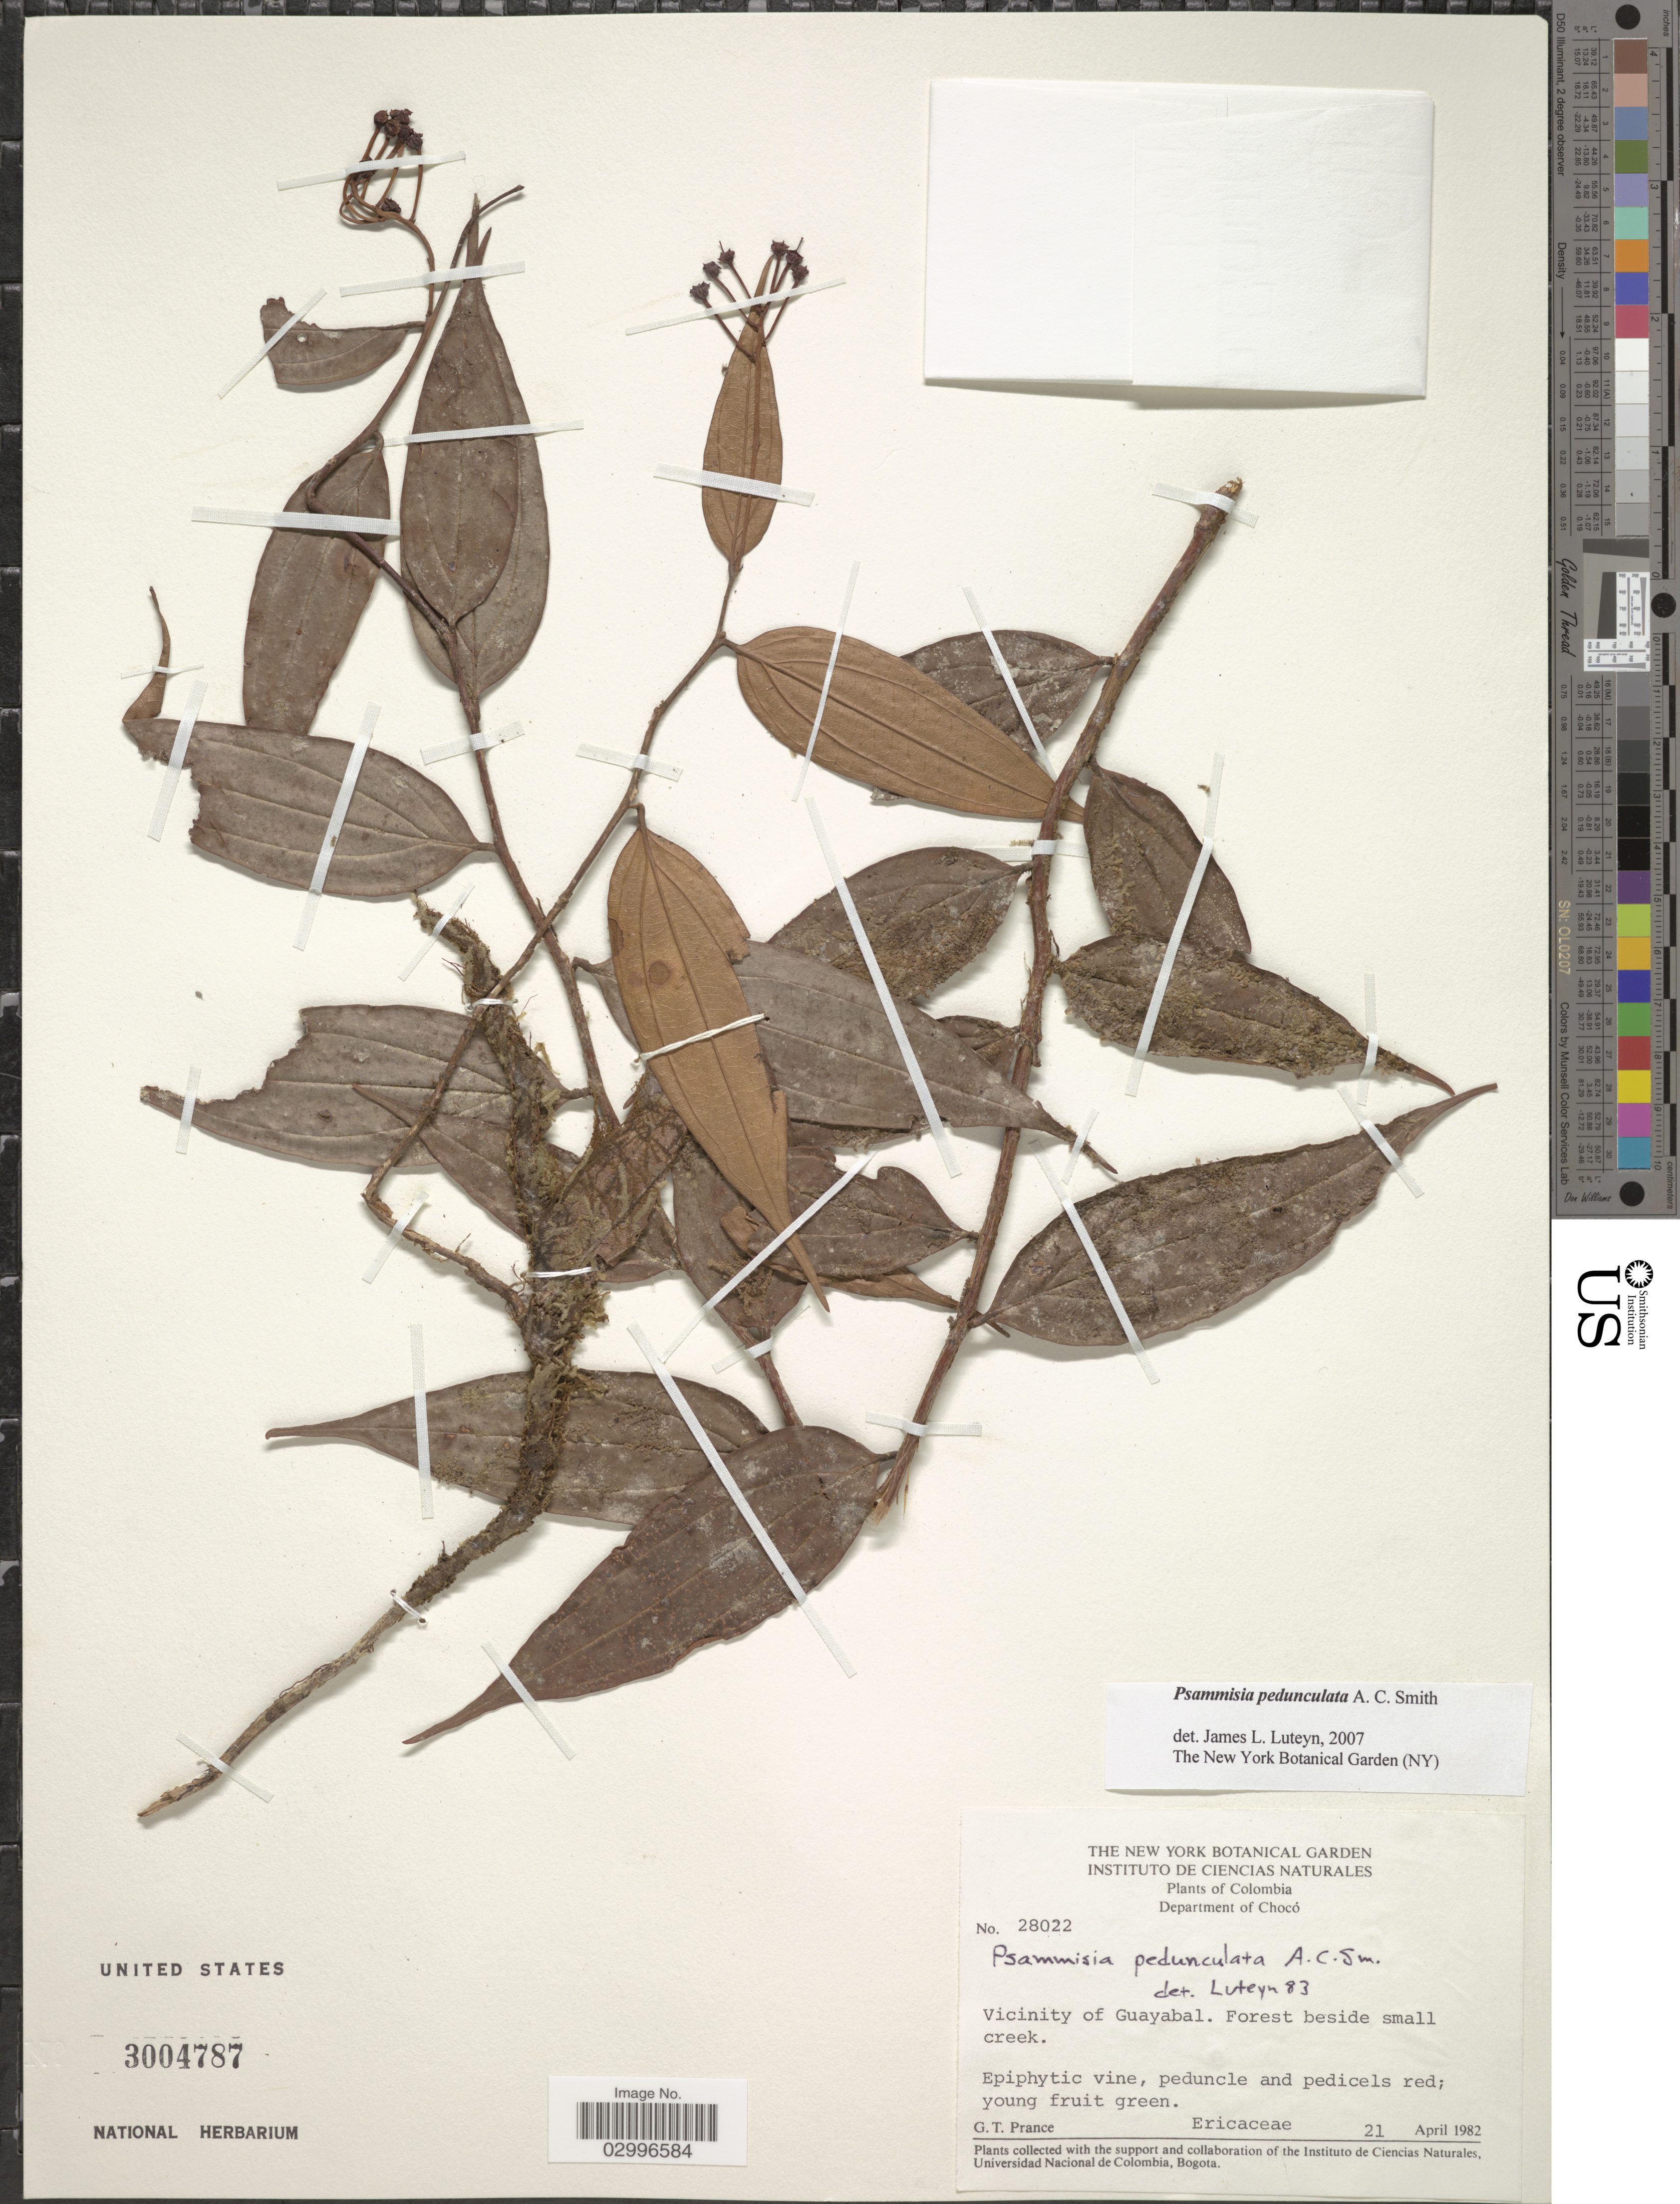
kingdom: Plantae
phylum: Tracheophyta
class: Magnoliopsida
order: Ericales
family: Ericaceae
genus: Psammisia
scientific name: Psammisia pedunculata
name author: A.C. Sm.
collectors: G. T. Prance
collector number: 28022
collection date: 1982-04-21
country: Colombia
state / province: Chocó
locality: Department of Chocó. Vicinity of Guayabal.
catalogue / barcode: US 3004787